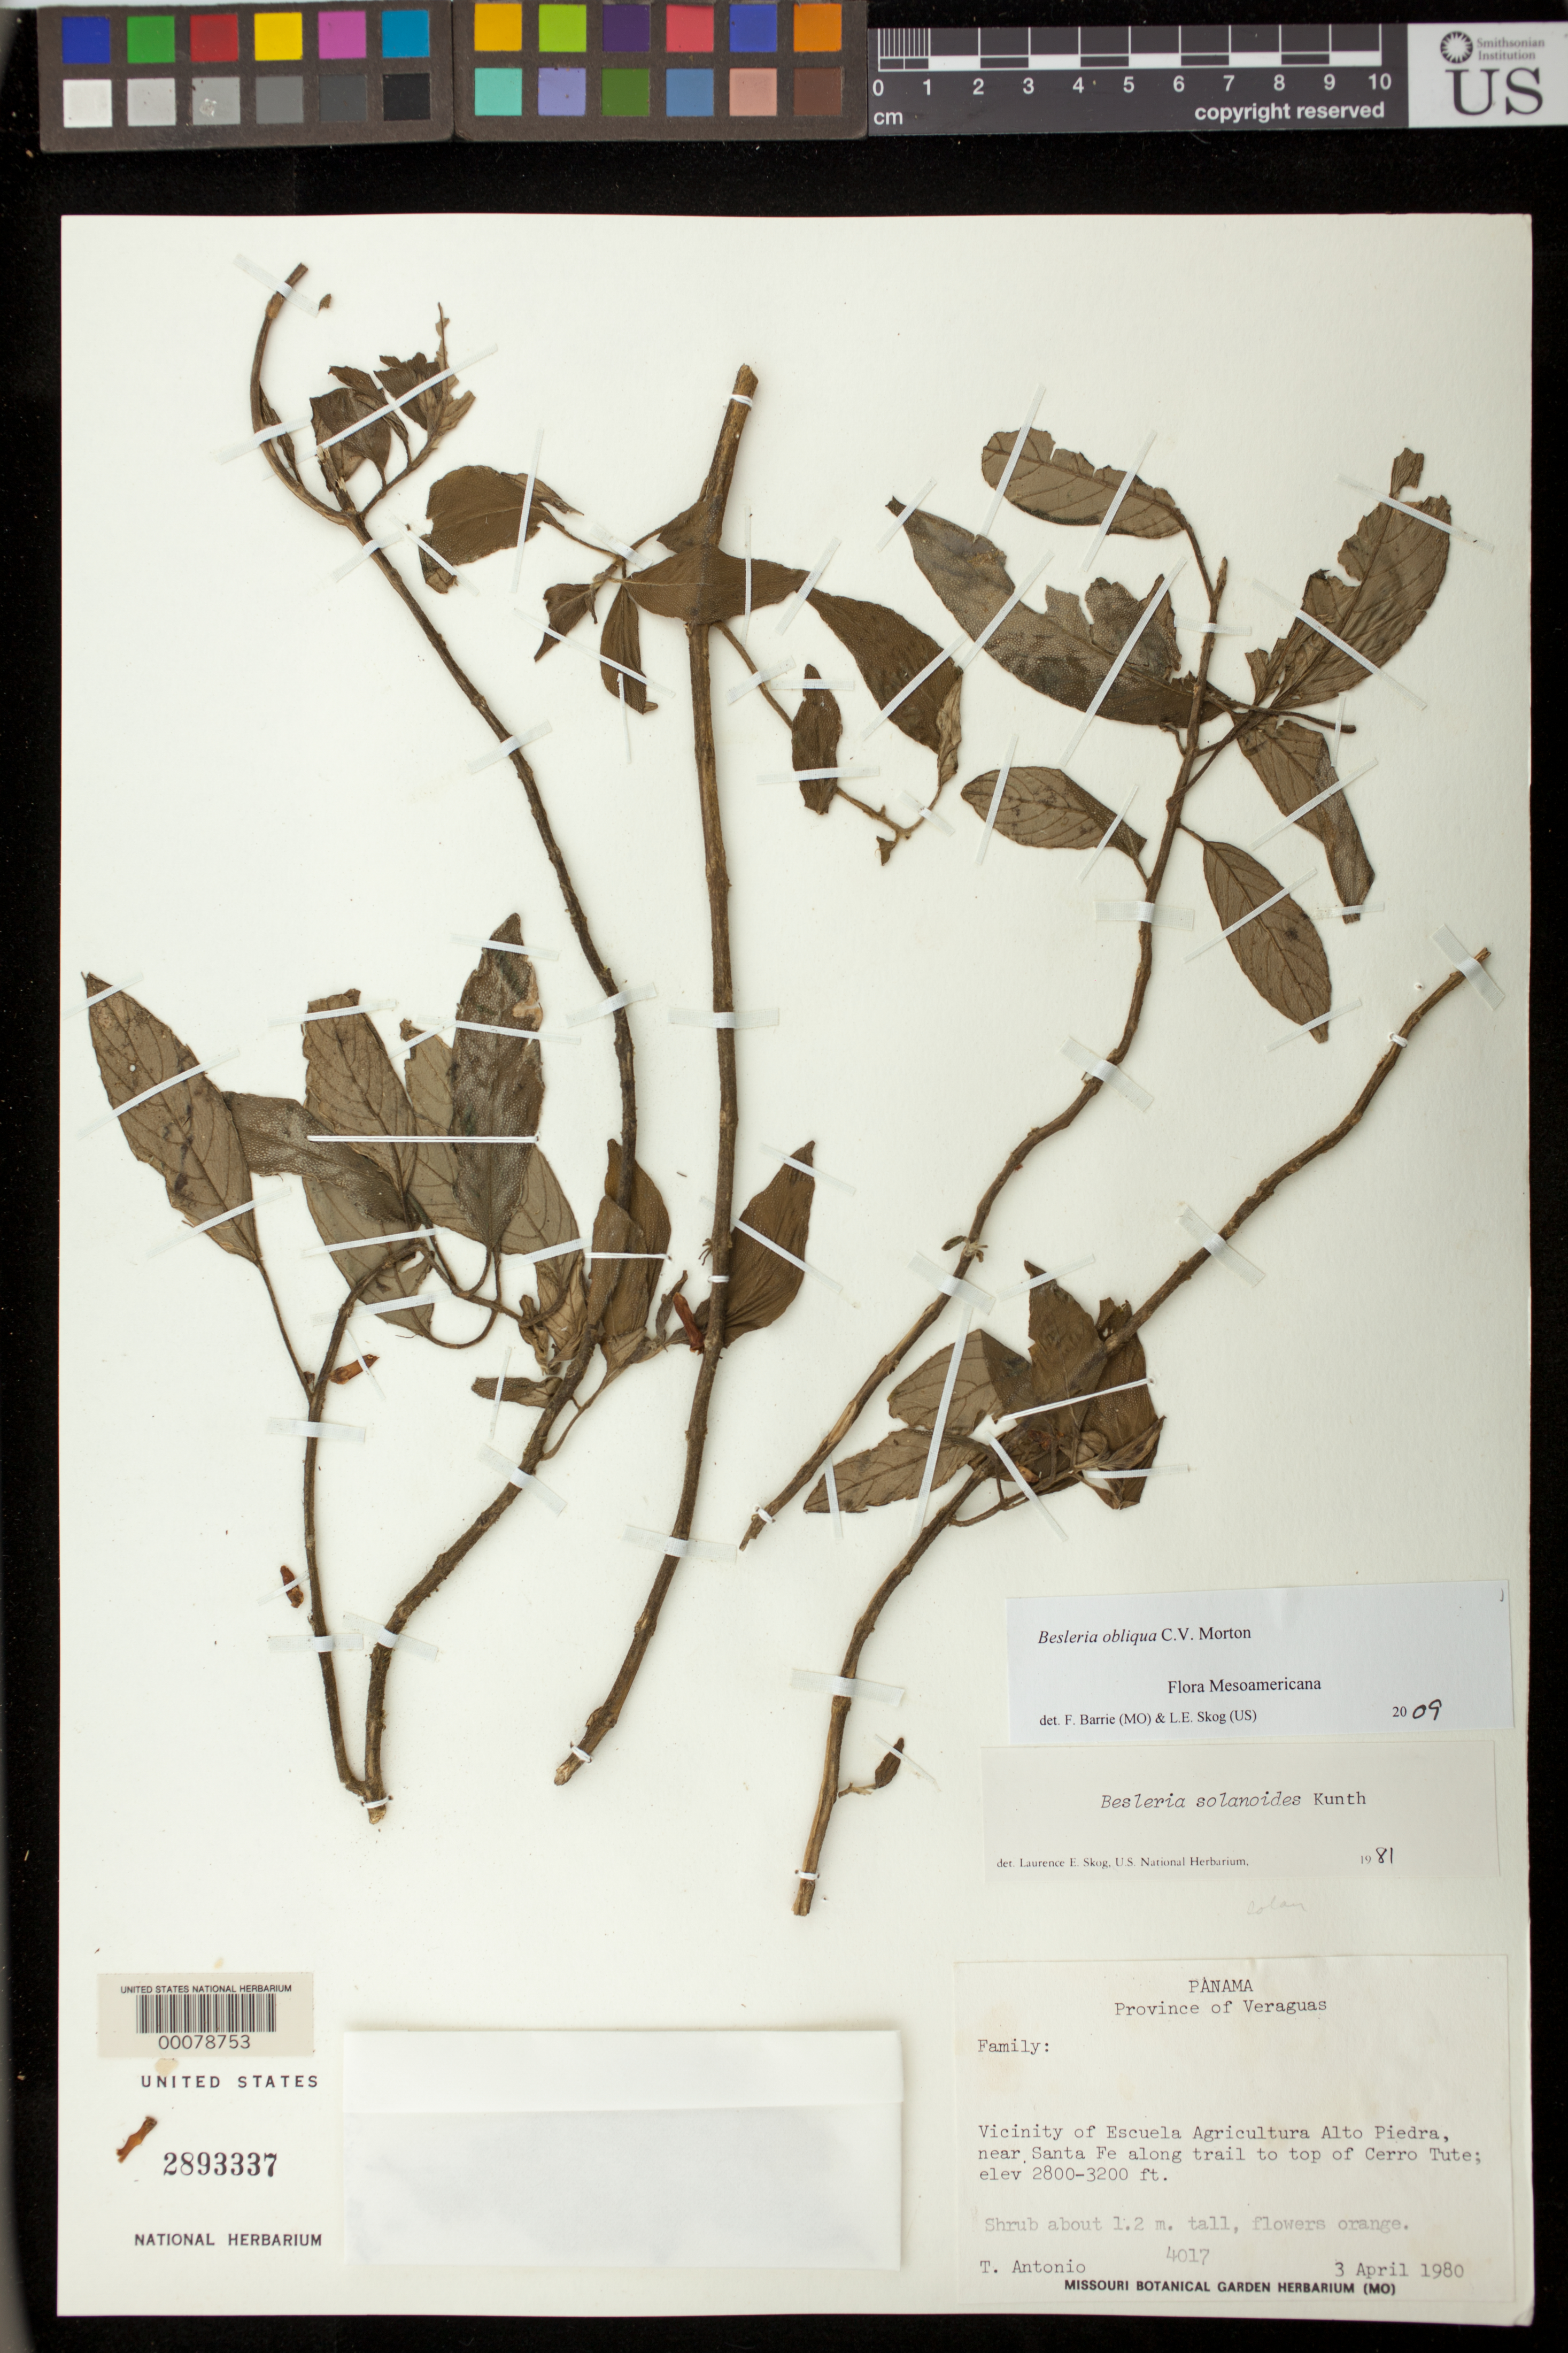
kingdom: Plantae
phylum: Tracheophyta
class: Magnoliopsida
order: Lamiales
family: Gesneriaceae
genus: Besleria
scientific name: Besleria obliqua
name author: C.V. Morton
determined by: Barrie, F. R.; Skog, Laurence E.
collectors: T. Antonio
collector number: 4017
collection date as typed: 03 Apr 1980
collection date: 1980-04-03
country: Panama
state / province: Veraguas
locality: Vicinity of Escuela Agricultura Alto Piedra, near Santa Fe along trail to top of Cerro Tute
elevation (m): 853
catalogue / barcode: US 2893337